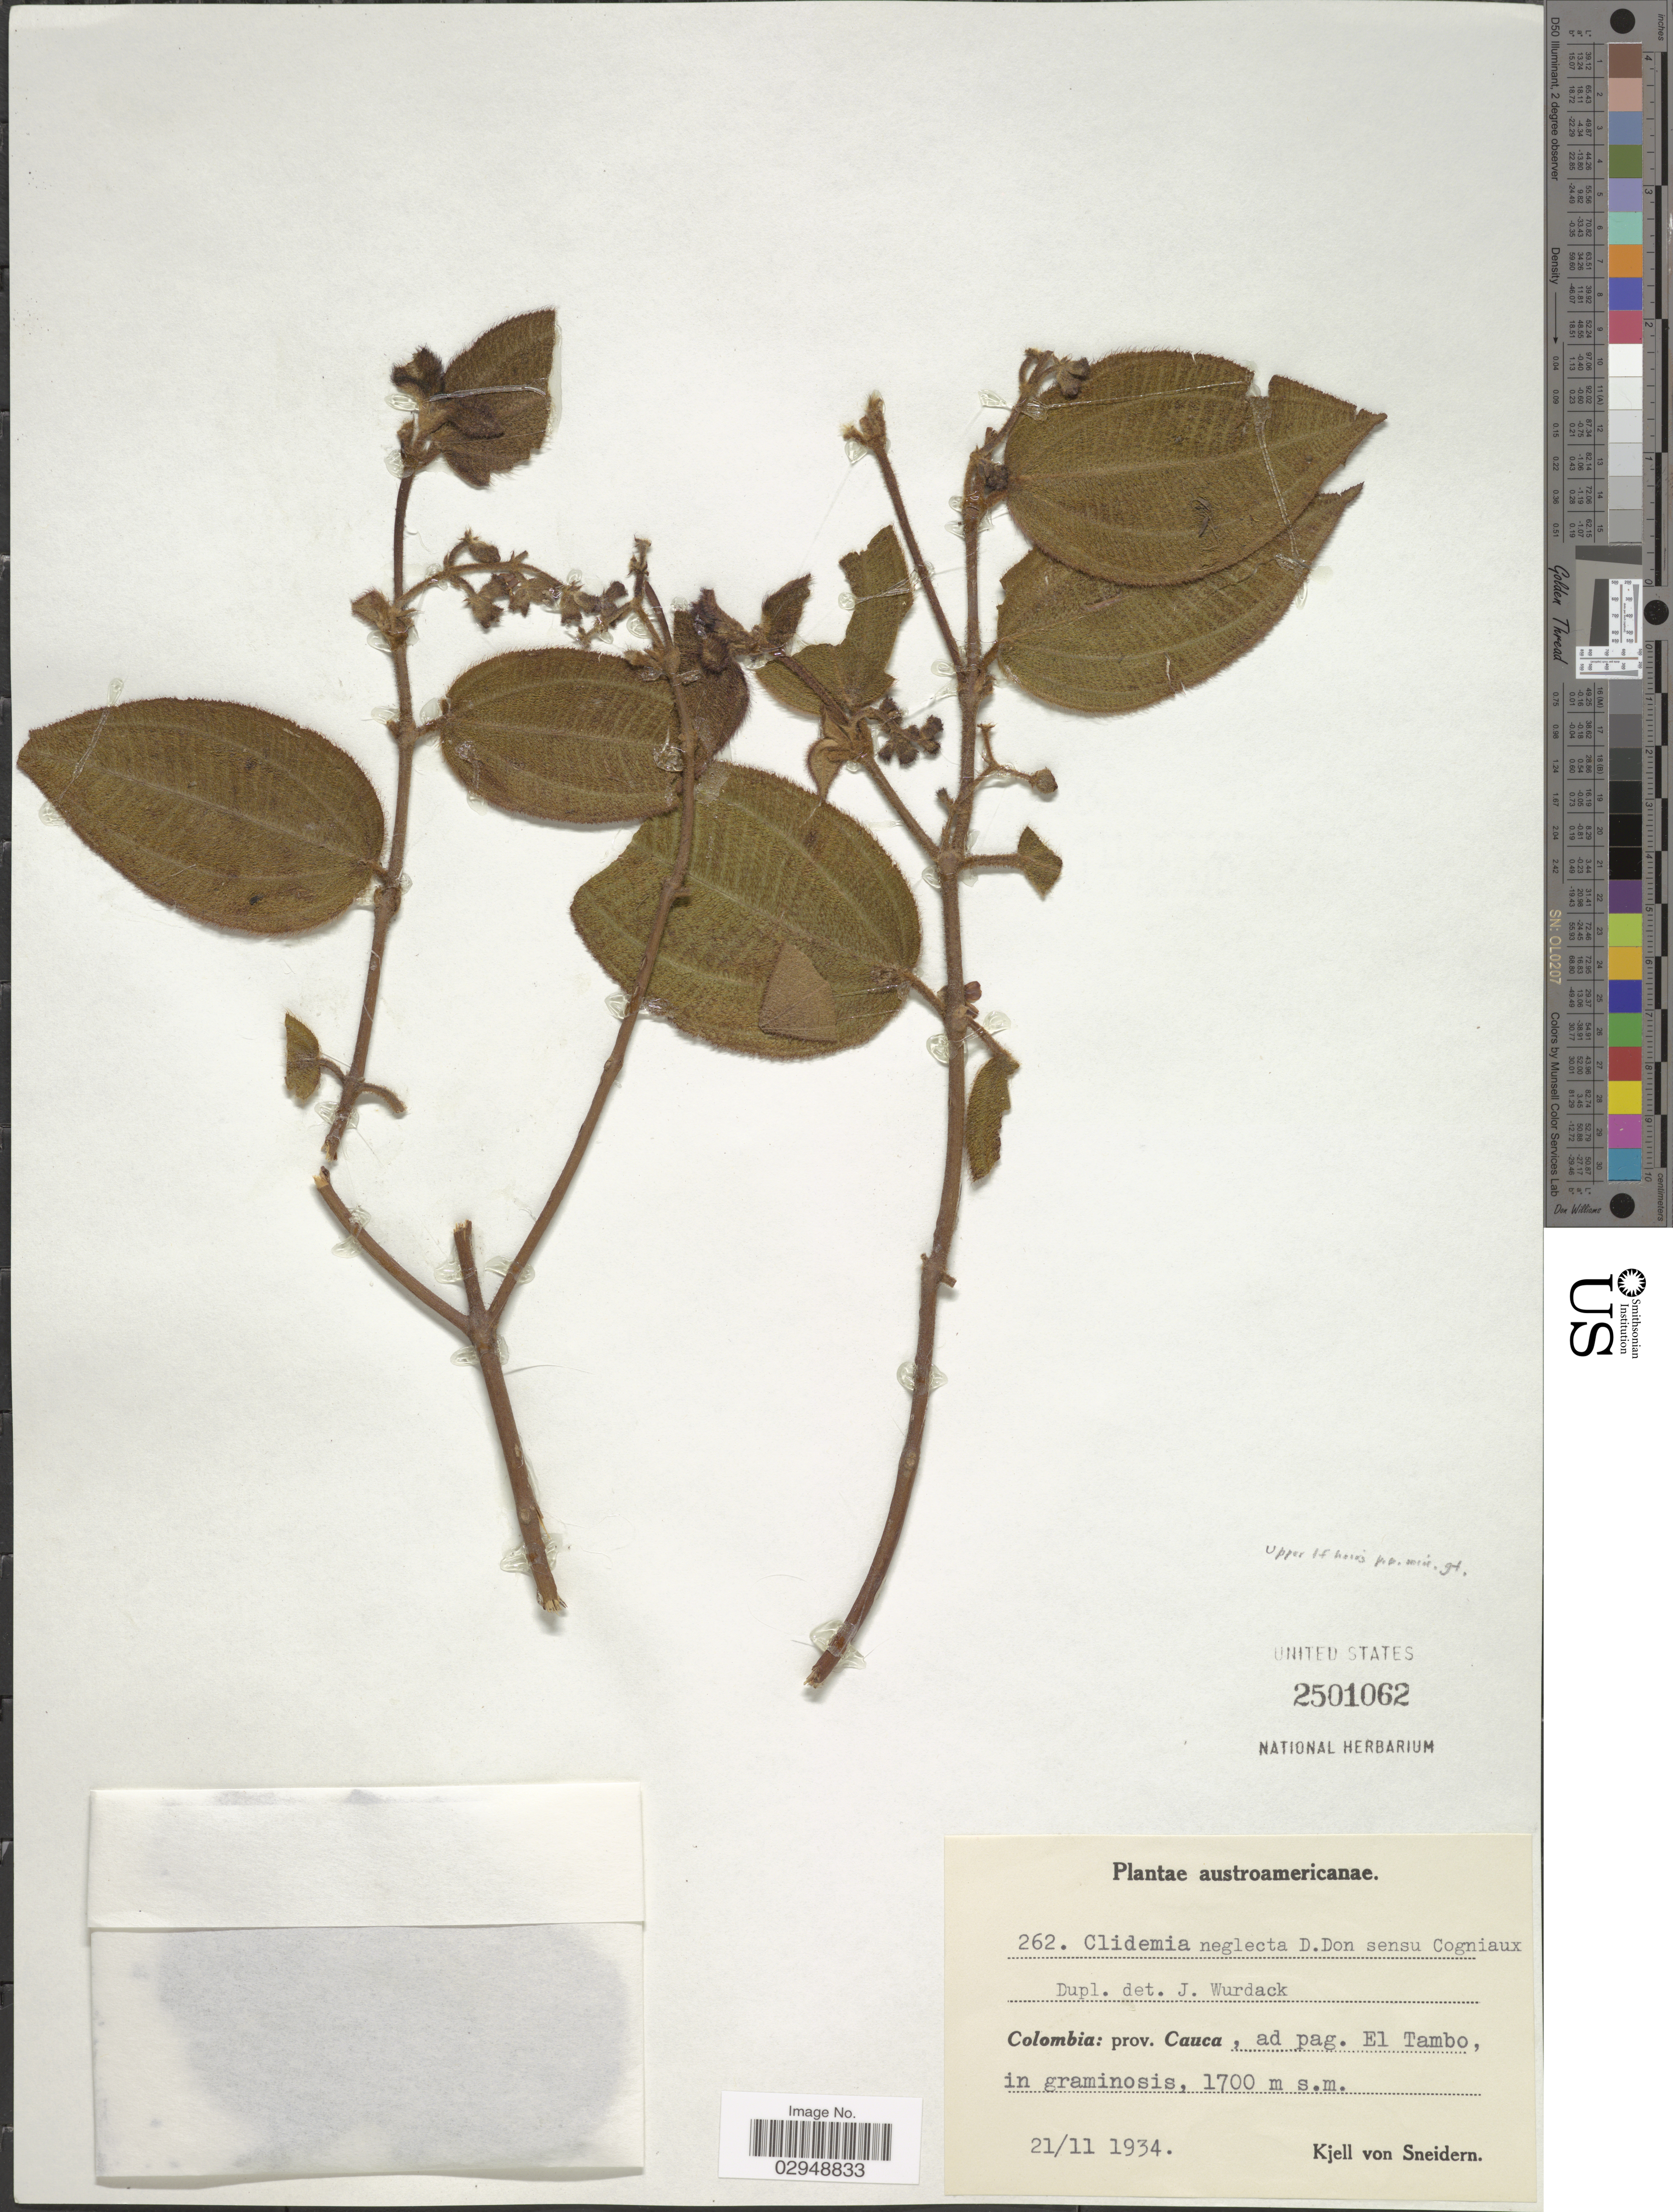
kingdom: Plantae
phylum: Tracheophyta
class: Magnoliopsida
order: Myrtales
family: Melastomataceae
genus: Clidemia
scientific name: Clidemia capitellata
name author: (Bonpl.) D. Don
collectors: K. von Sneidern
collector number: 262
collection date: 1934-11-21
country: Colombia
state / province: Cauca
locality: Prov. Cauca, ad pag. El Tambo, in graminosis.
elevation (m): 1700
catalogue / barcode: US 2501062